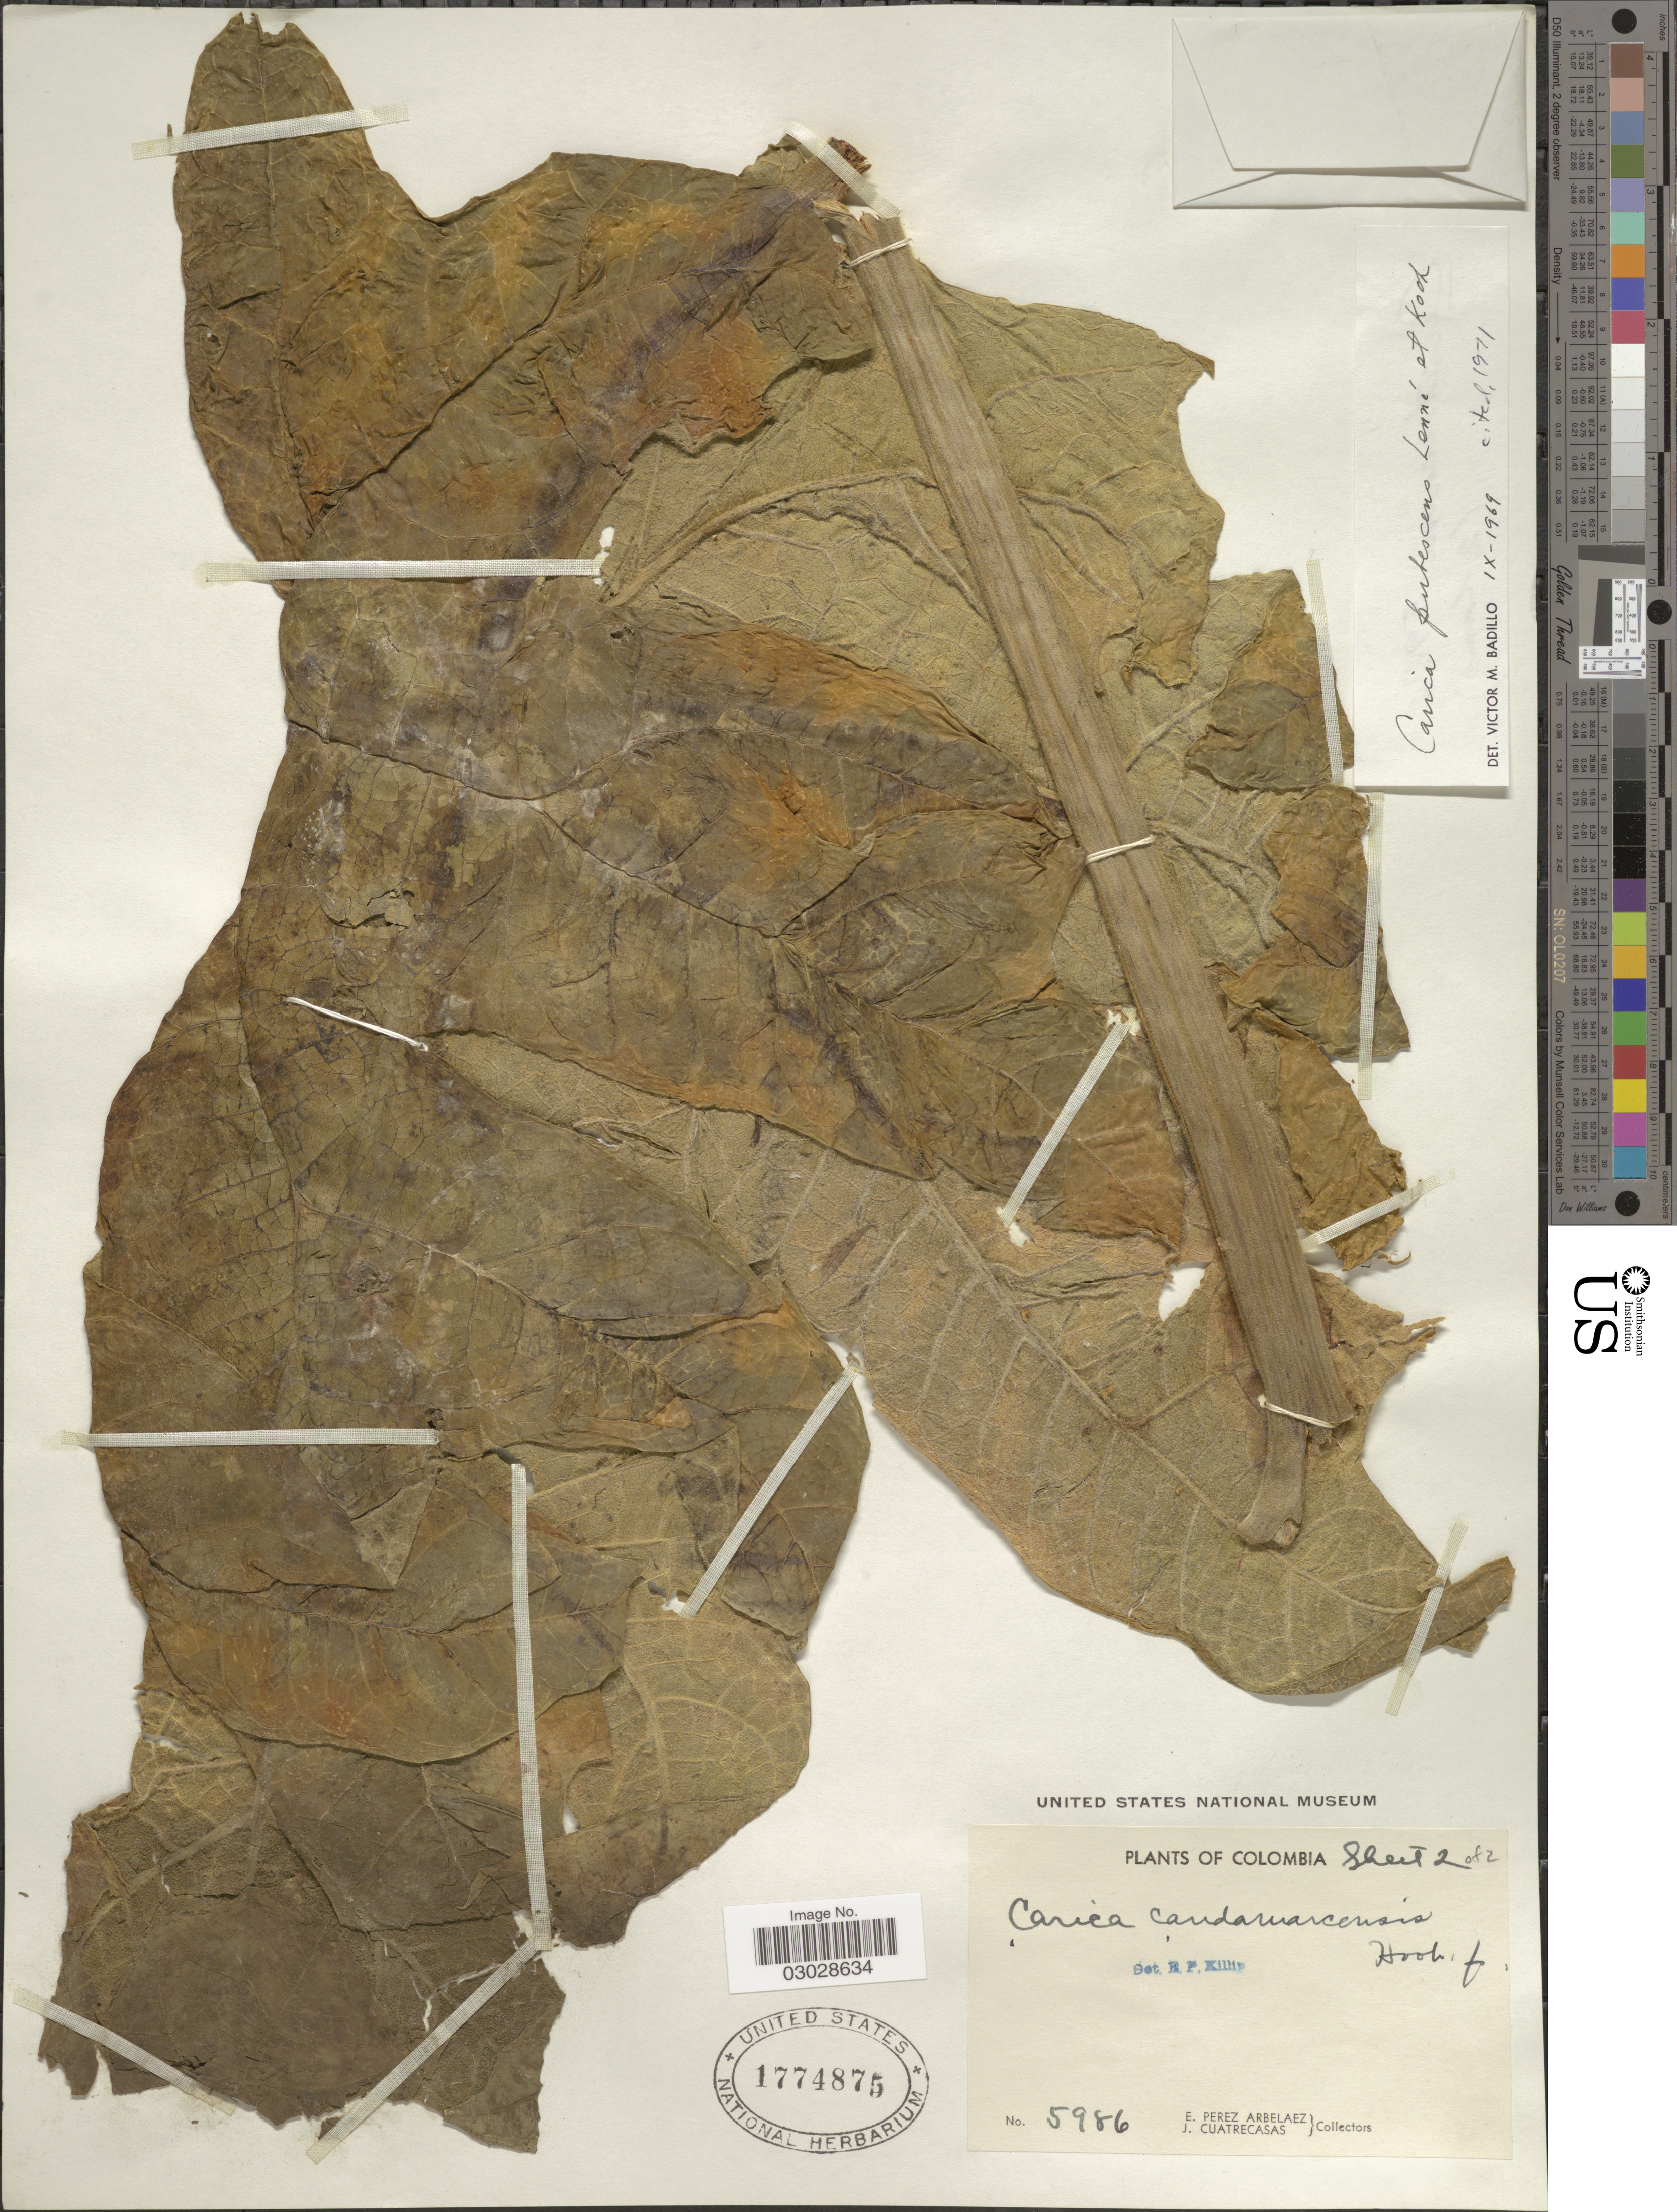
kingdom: Plantae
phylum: Tracheophyta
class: Magnoliopsida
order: Brassicales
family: Caricaceae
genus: Vasconcellea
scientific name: Vasconcellea pubescens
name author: A. DC.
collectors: E. Pérez Arbeláez & J. Cuatrecasas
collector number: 5986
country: Colombia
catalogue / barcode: US 1774875